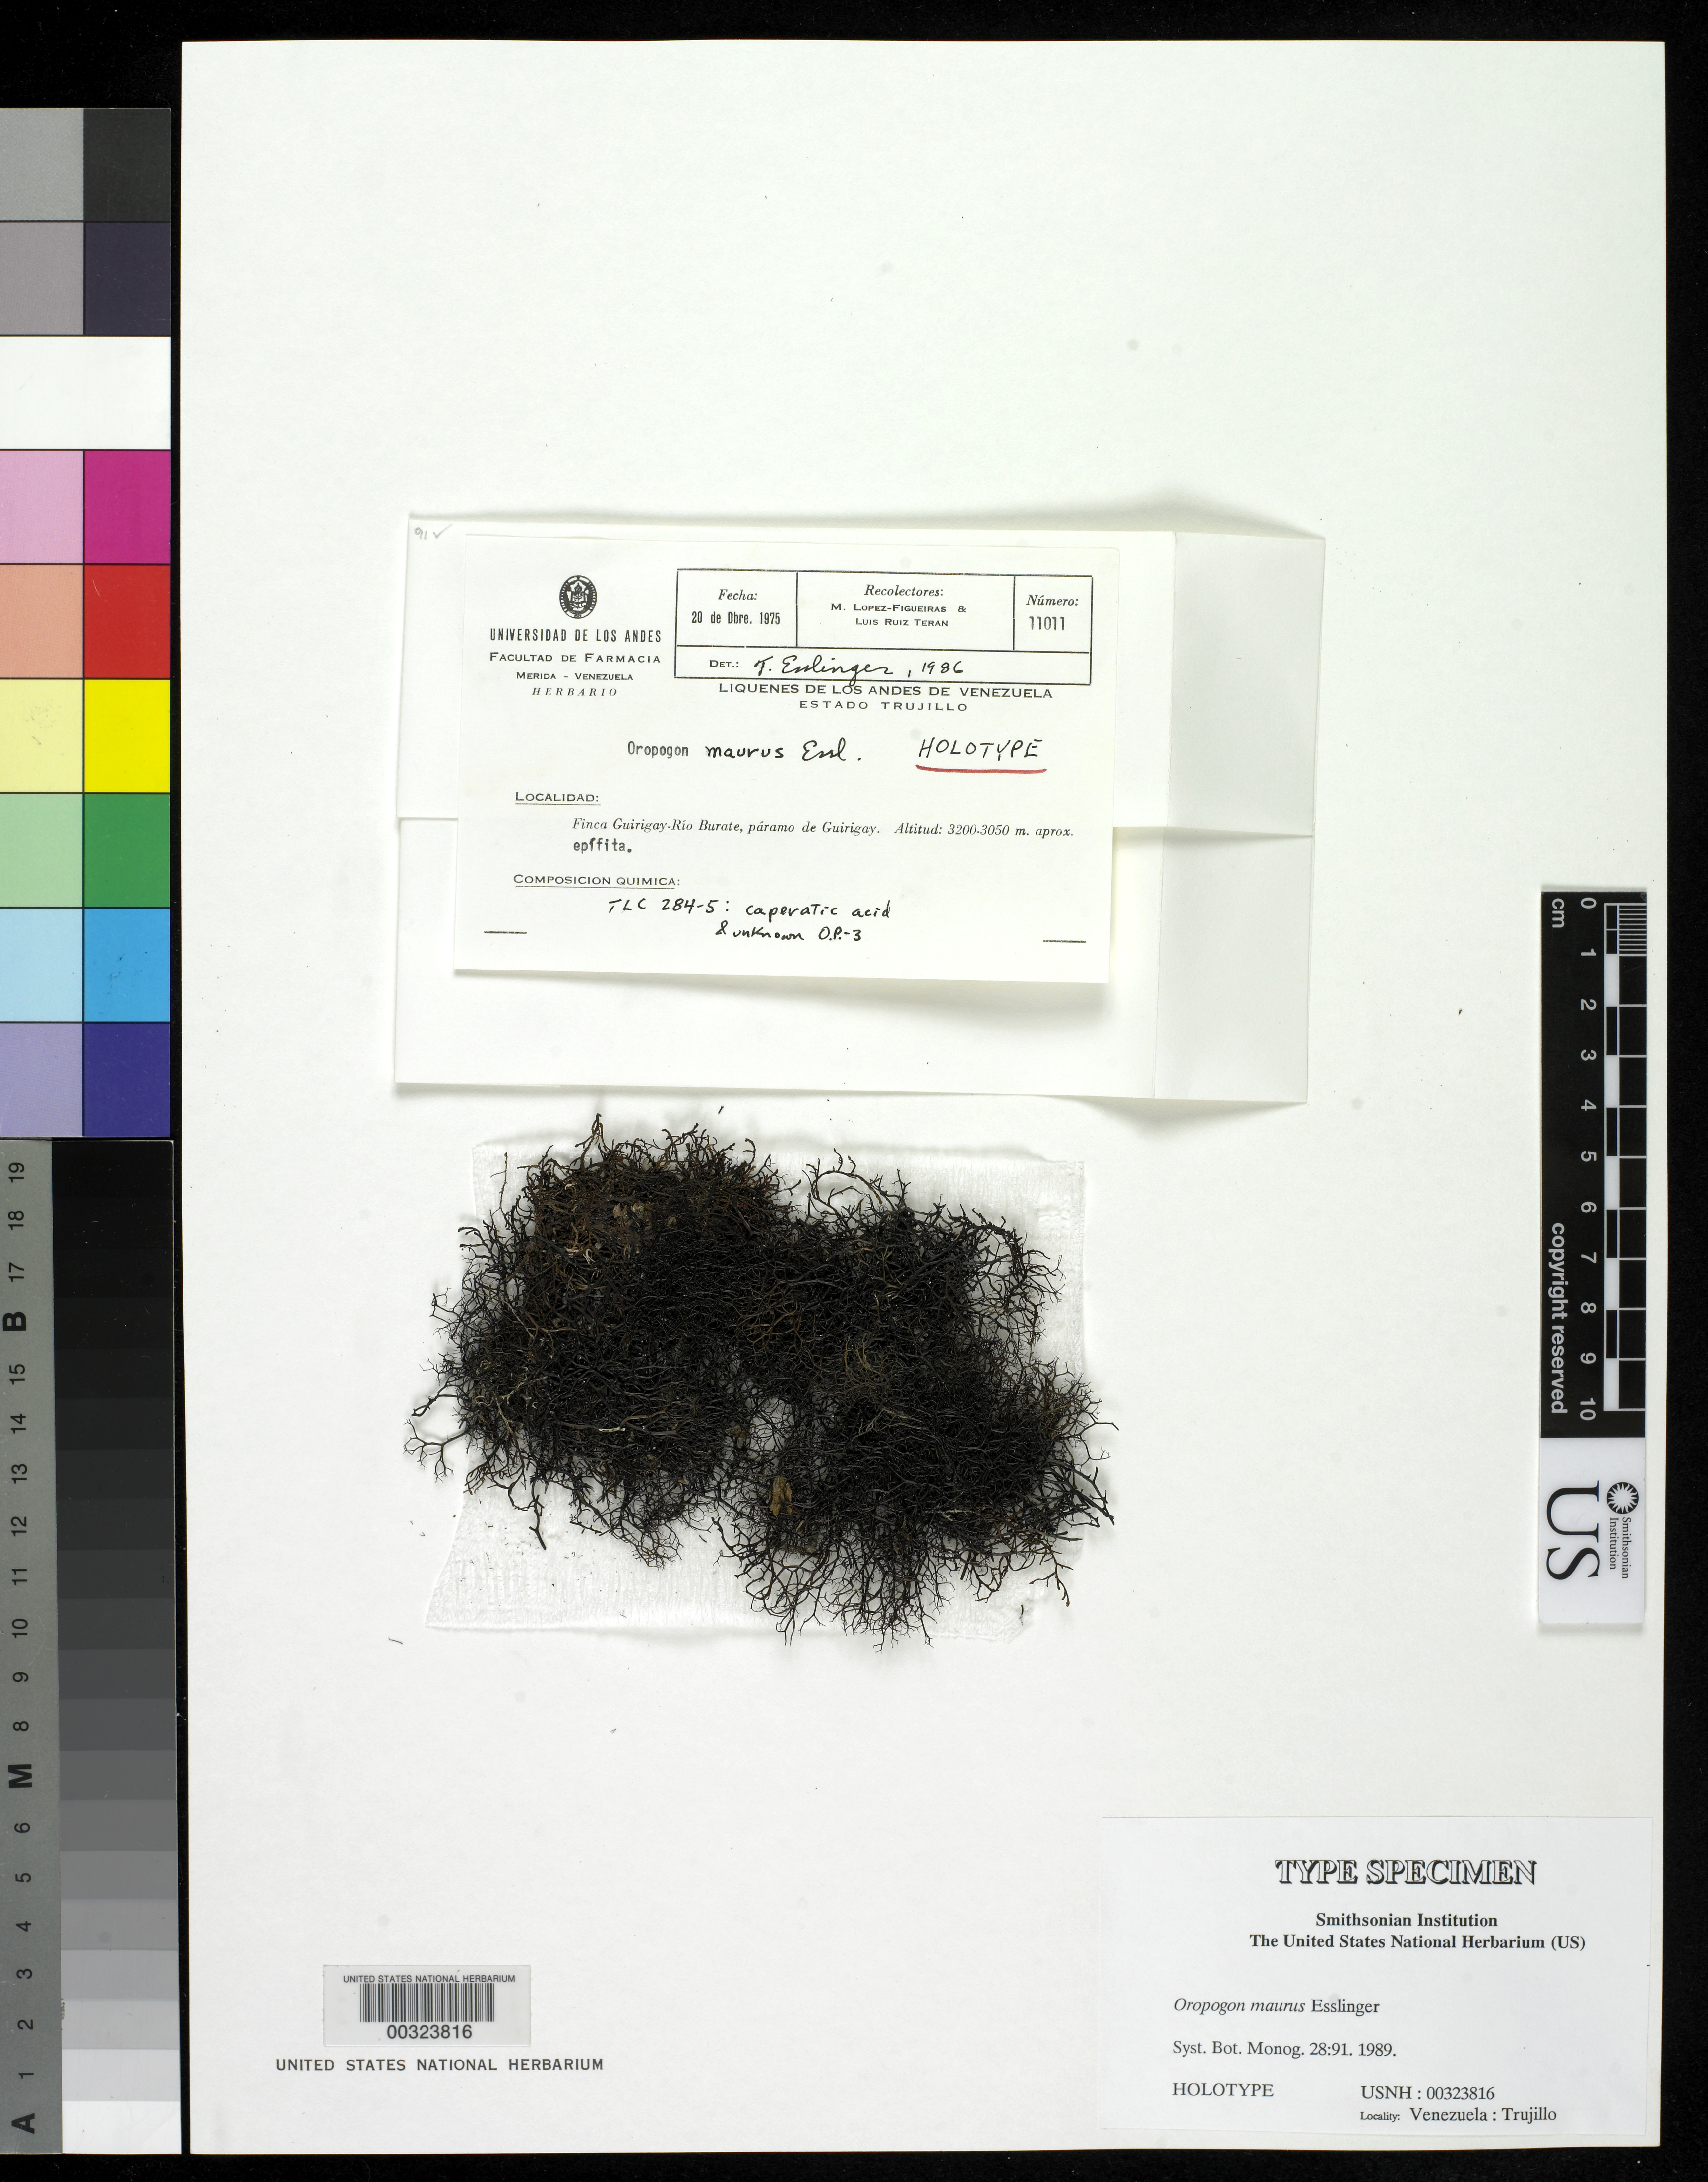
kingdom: Fungi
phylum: Ascomycota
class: Lecanoromycetes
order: Lecanorales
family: Parmeliaceae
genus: Oropogon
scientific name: Oropogon maurus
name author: Essl.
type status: Holotype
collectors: M. López Figueiras & L. E. Ruíz-Terán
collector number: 11011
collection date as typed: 20 Dec 1975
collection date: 1975-12-20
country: Venezuela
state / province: Trujillo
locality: Finca Guirigay-Rio Burate, Paramo de Guirigay.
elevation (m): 3050